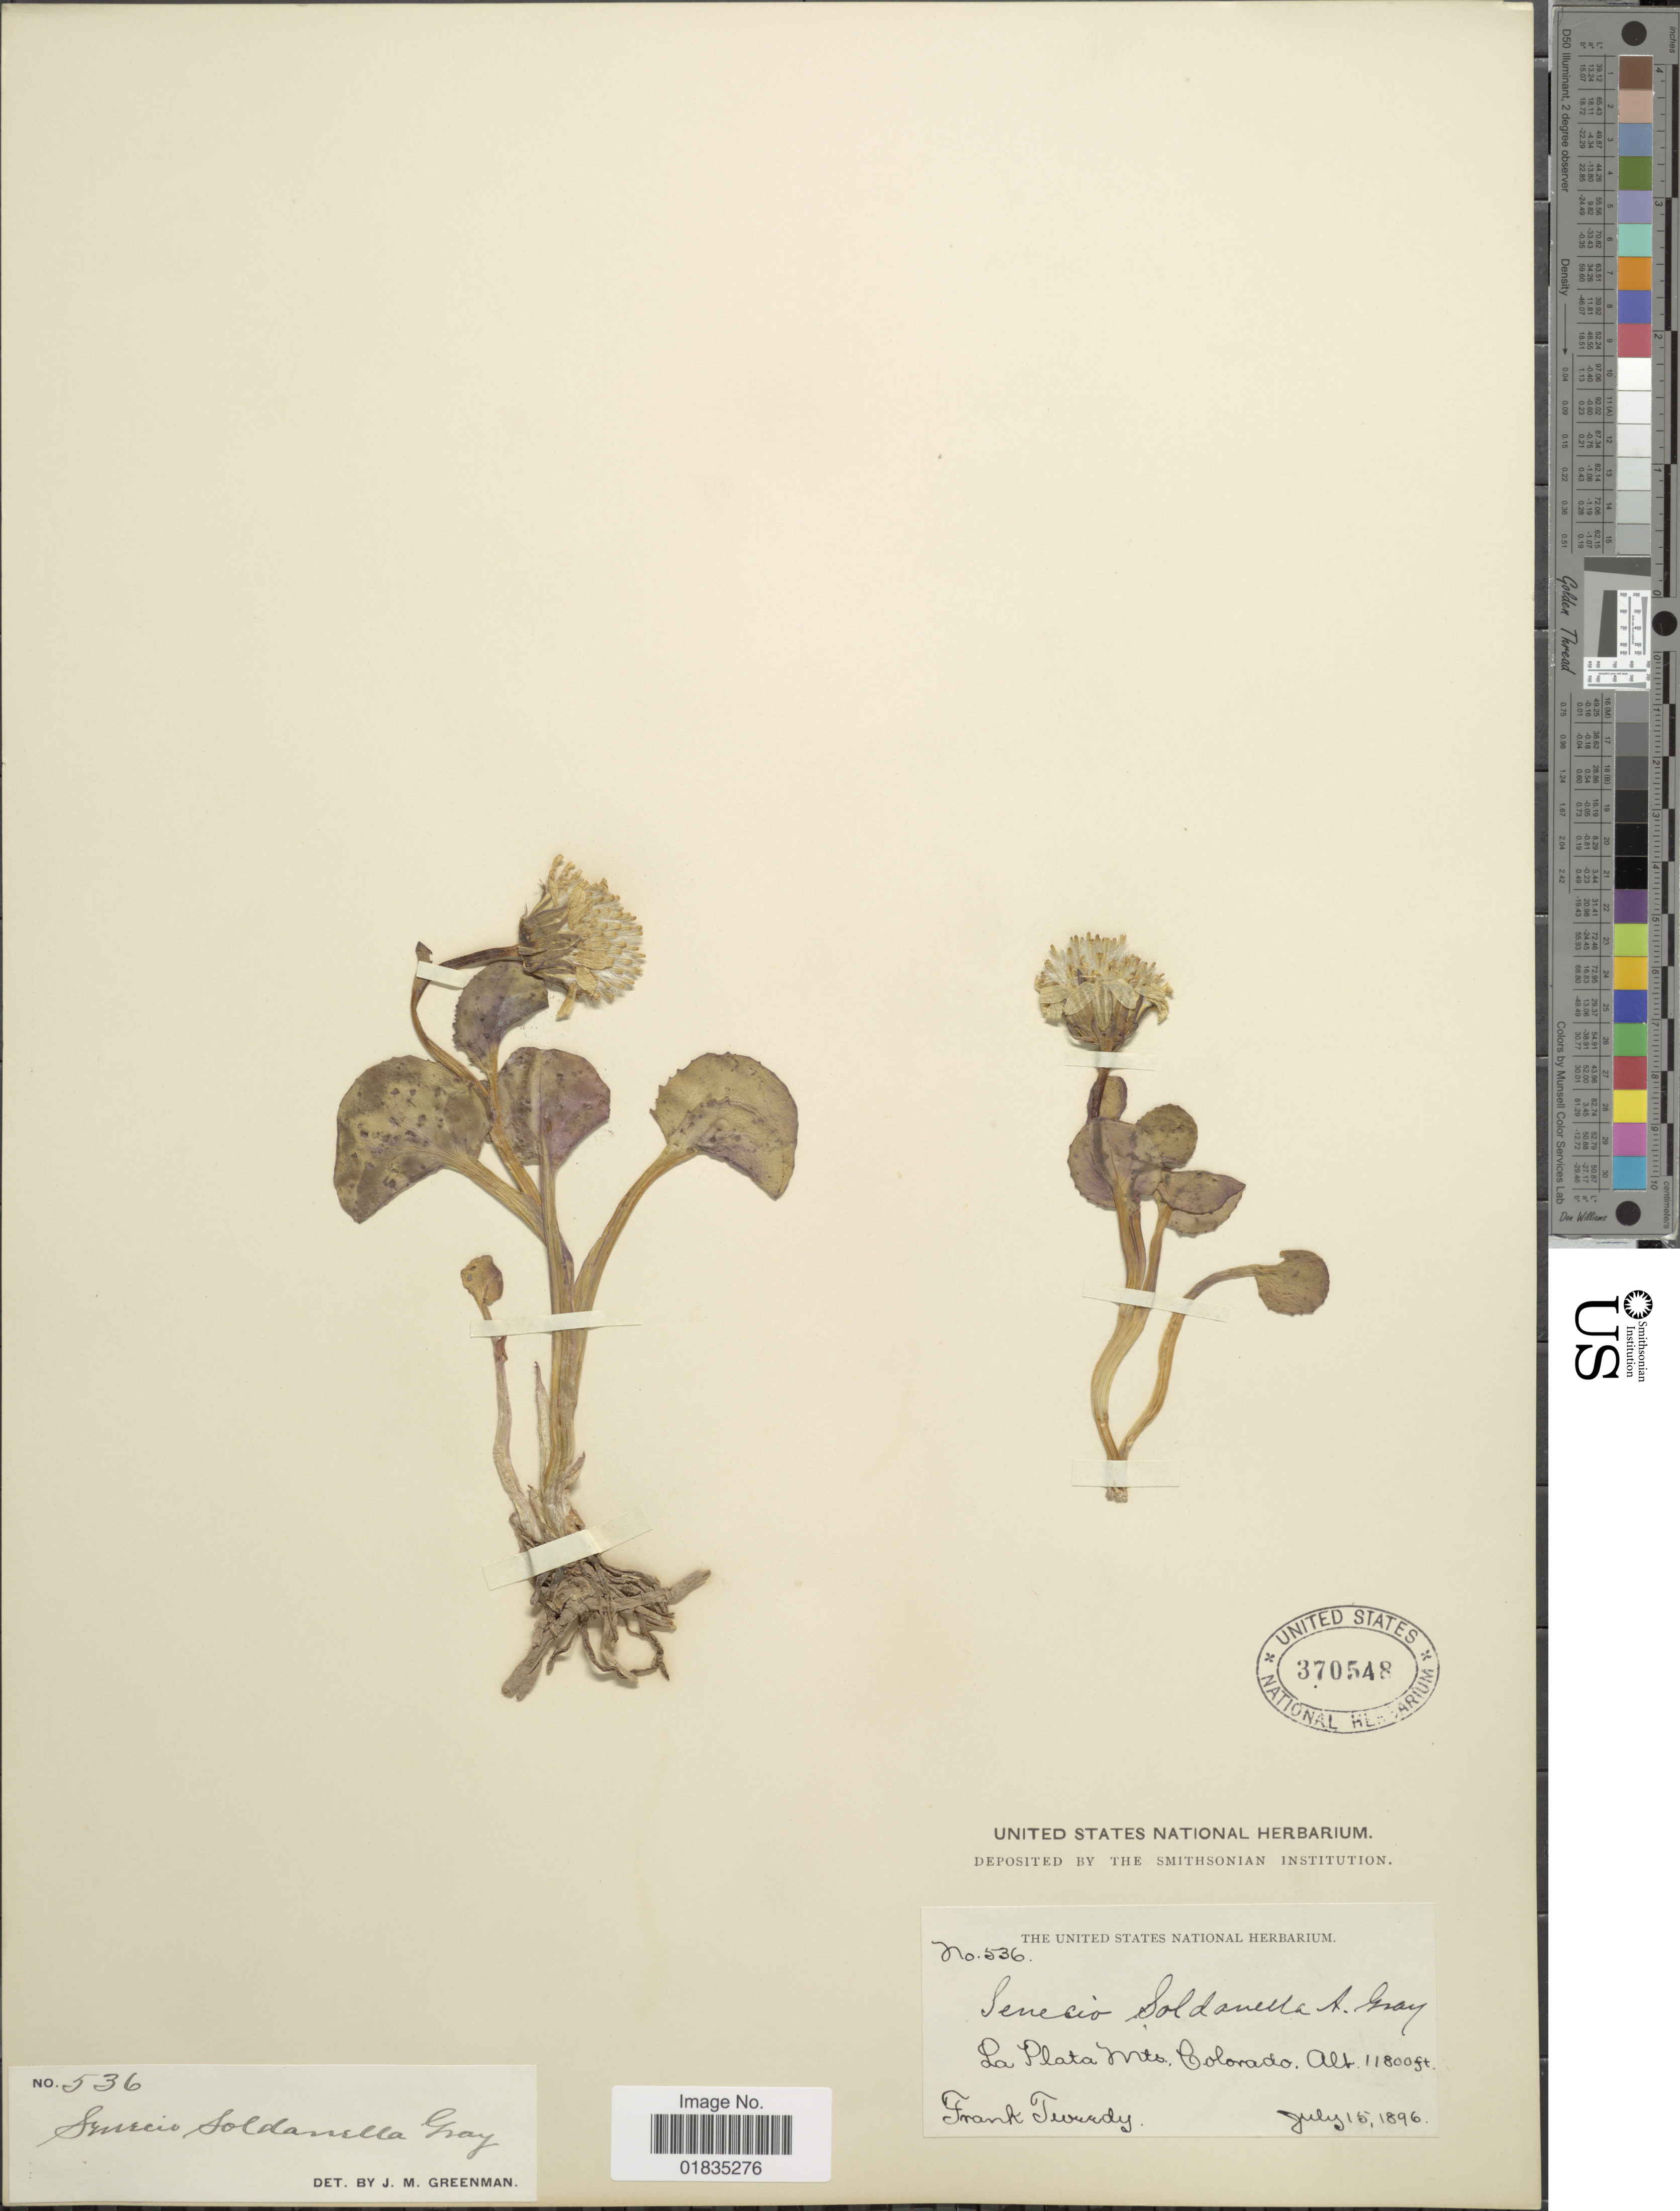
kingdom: Plantae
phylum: Tracheophyta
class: Magnoliopsida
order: Asterales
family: Asteraceae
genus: Senecio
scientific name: Senecio soldanella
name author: A. Gray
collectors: F. Tweedy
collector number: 536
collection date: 1896-07-15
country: United States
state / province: Colorado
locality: La Plata Mts.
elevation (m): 3597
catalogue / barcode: US 370548